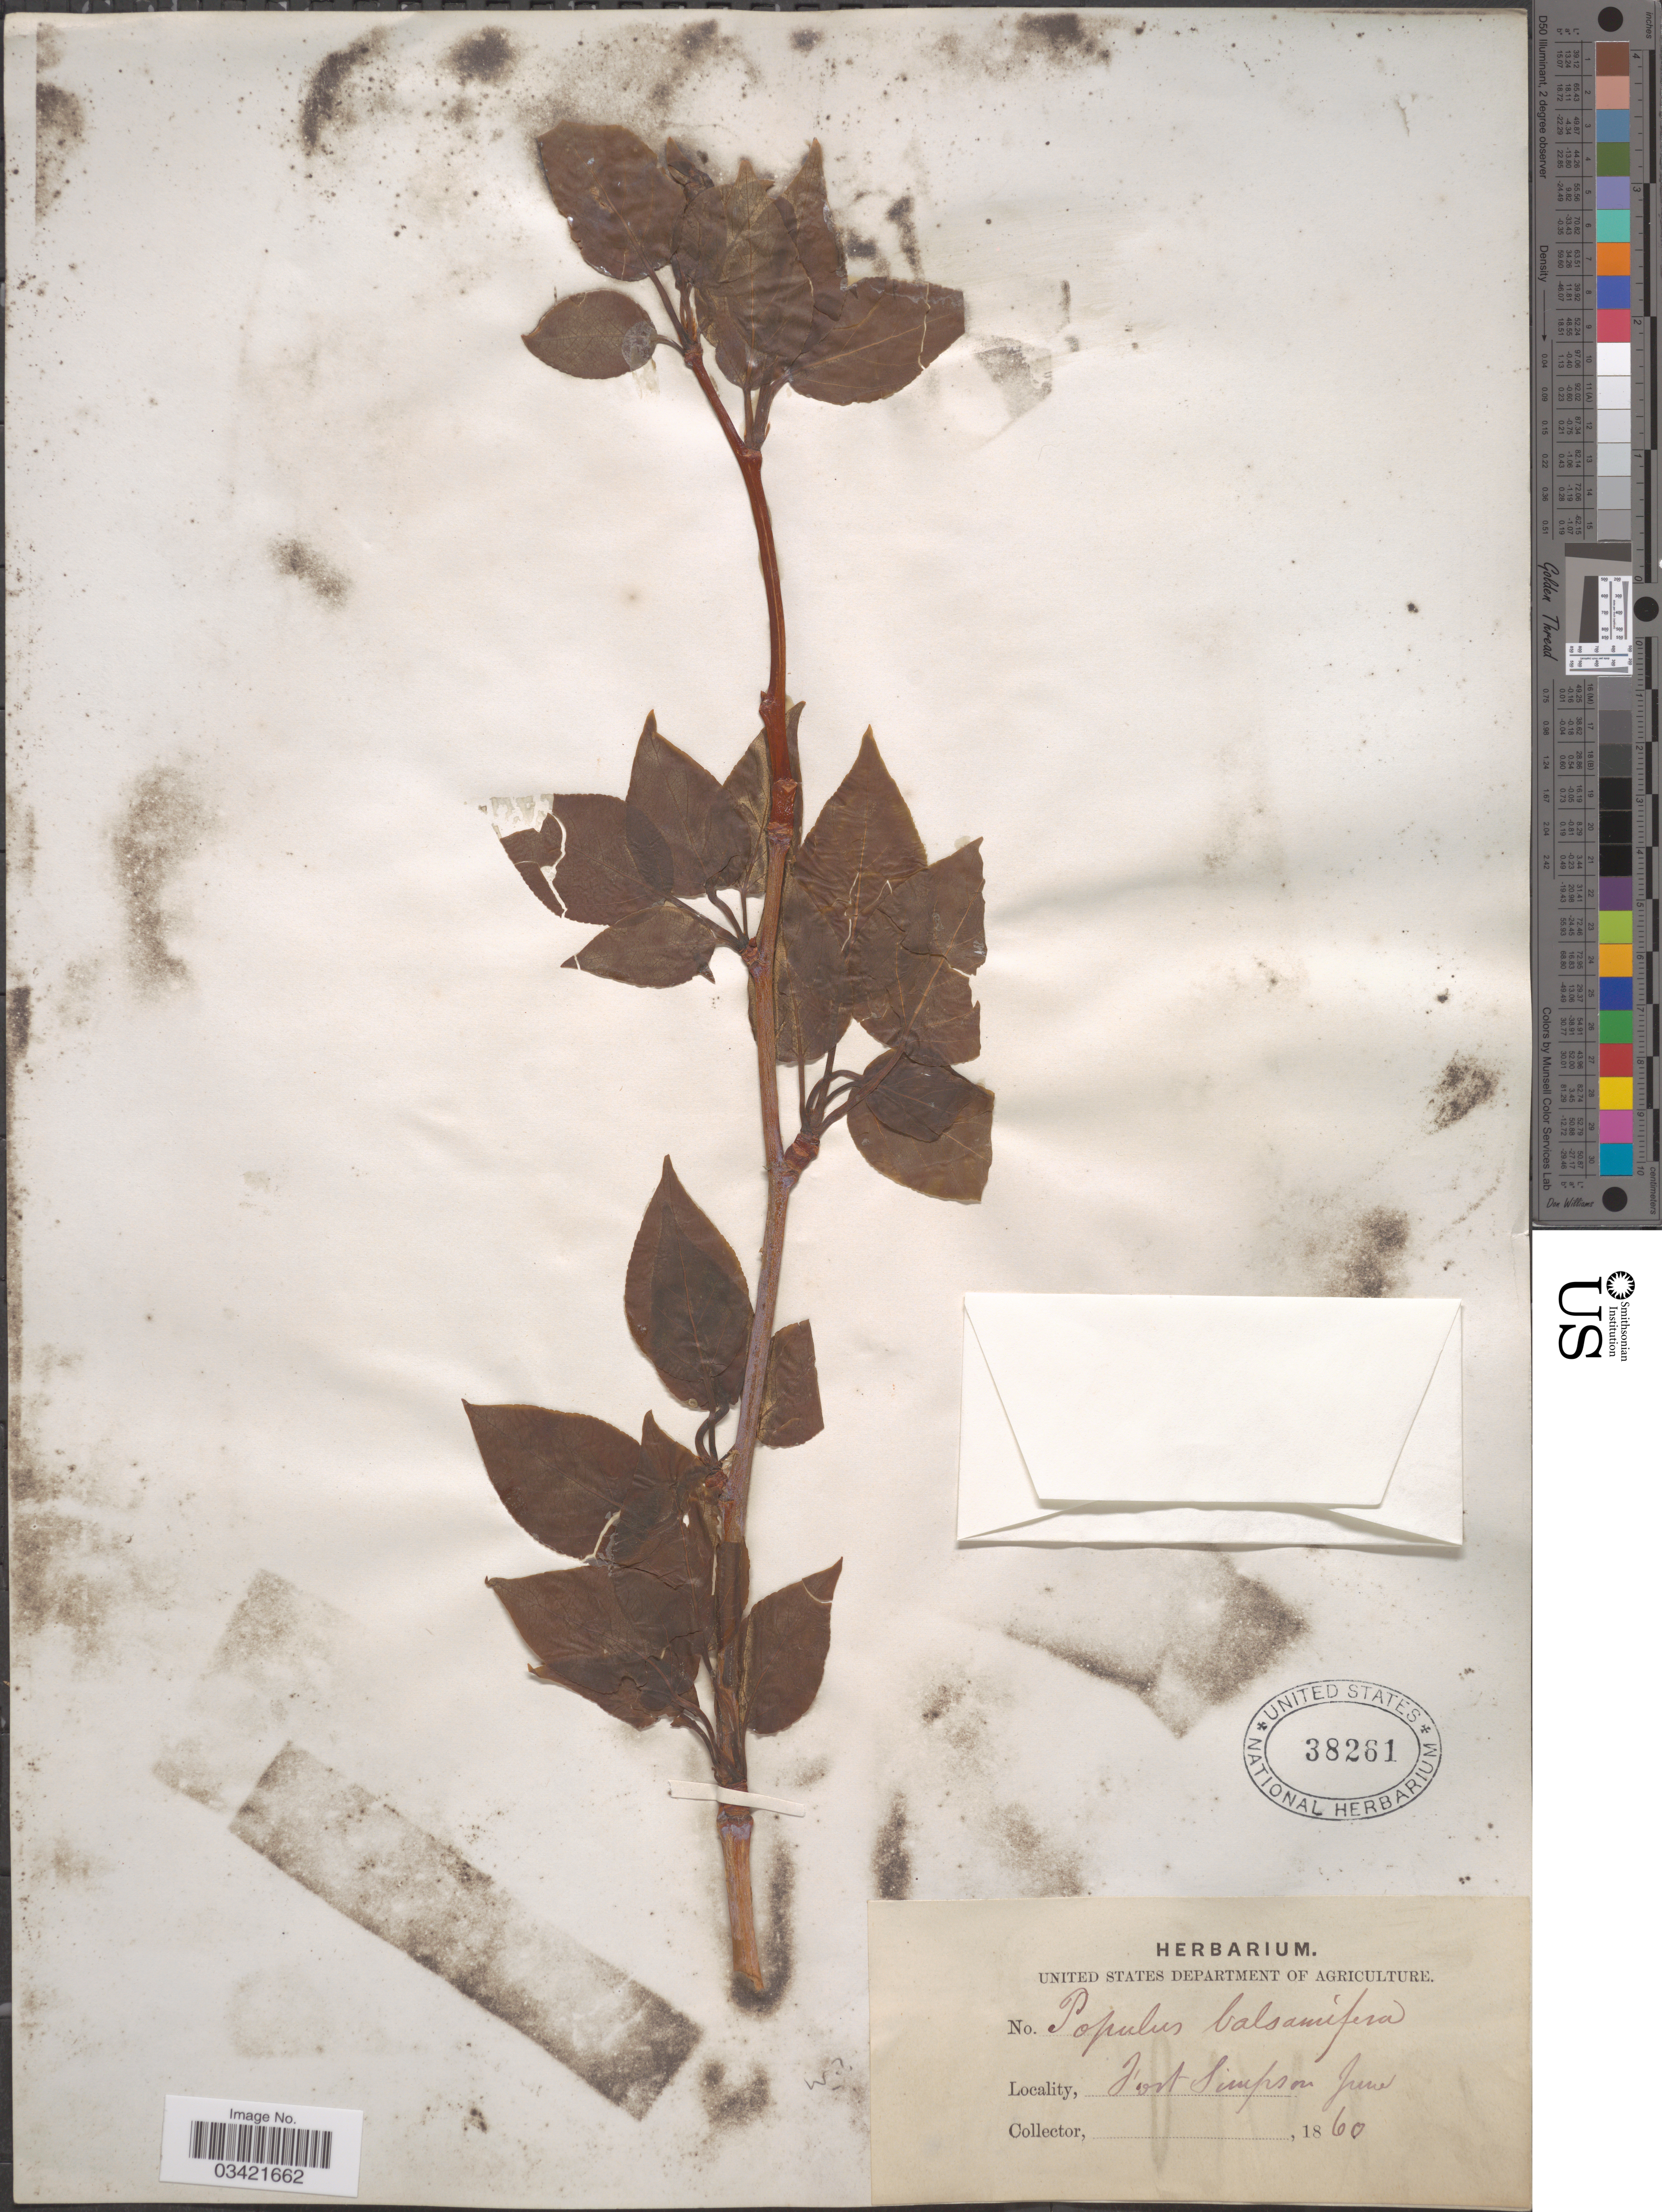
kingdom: Plantae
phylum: Tracheophyta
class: Magnoliopsida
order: Malpighiales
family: Salicaceae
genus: Populus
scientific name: Populus balsamifera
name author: L.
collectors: ex herb. U. S. Department of Agriculture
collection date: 1860-06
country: Canada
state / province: Northwest Territories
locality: Fort Simpson.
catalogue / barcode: US 38261